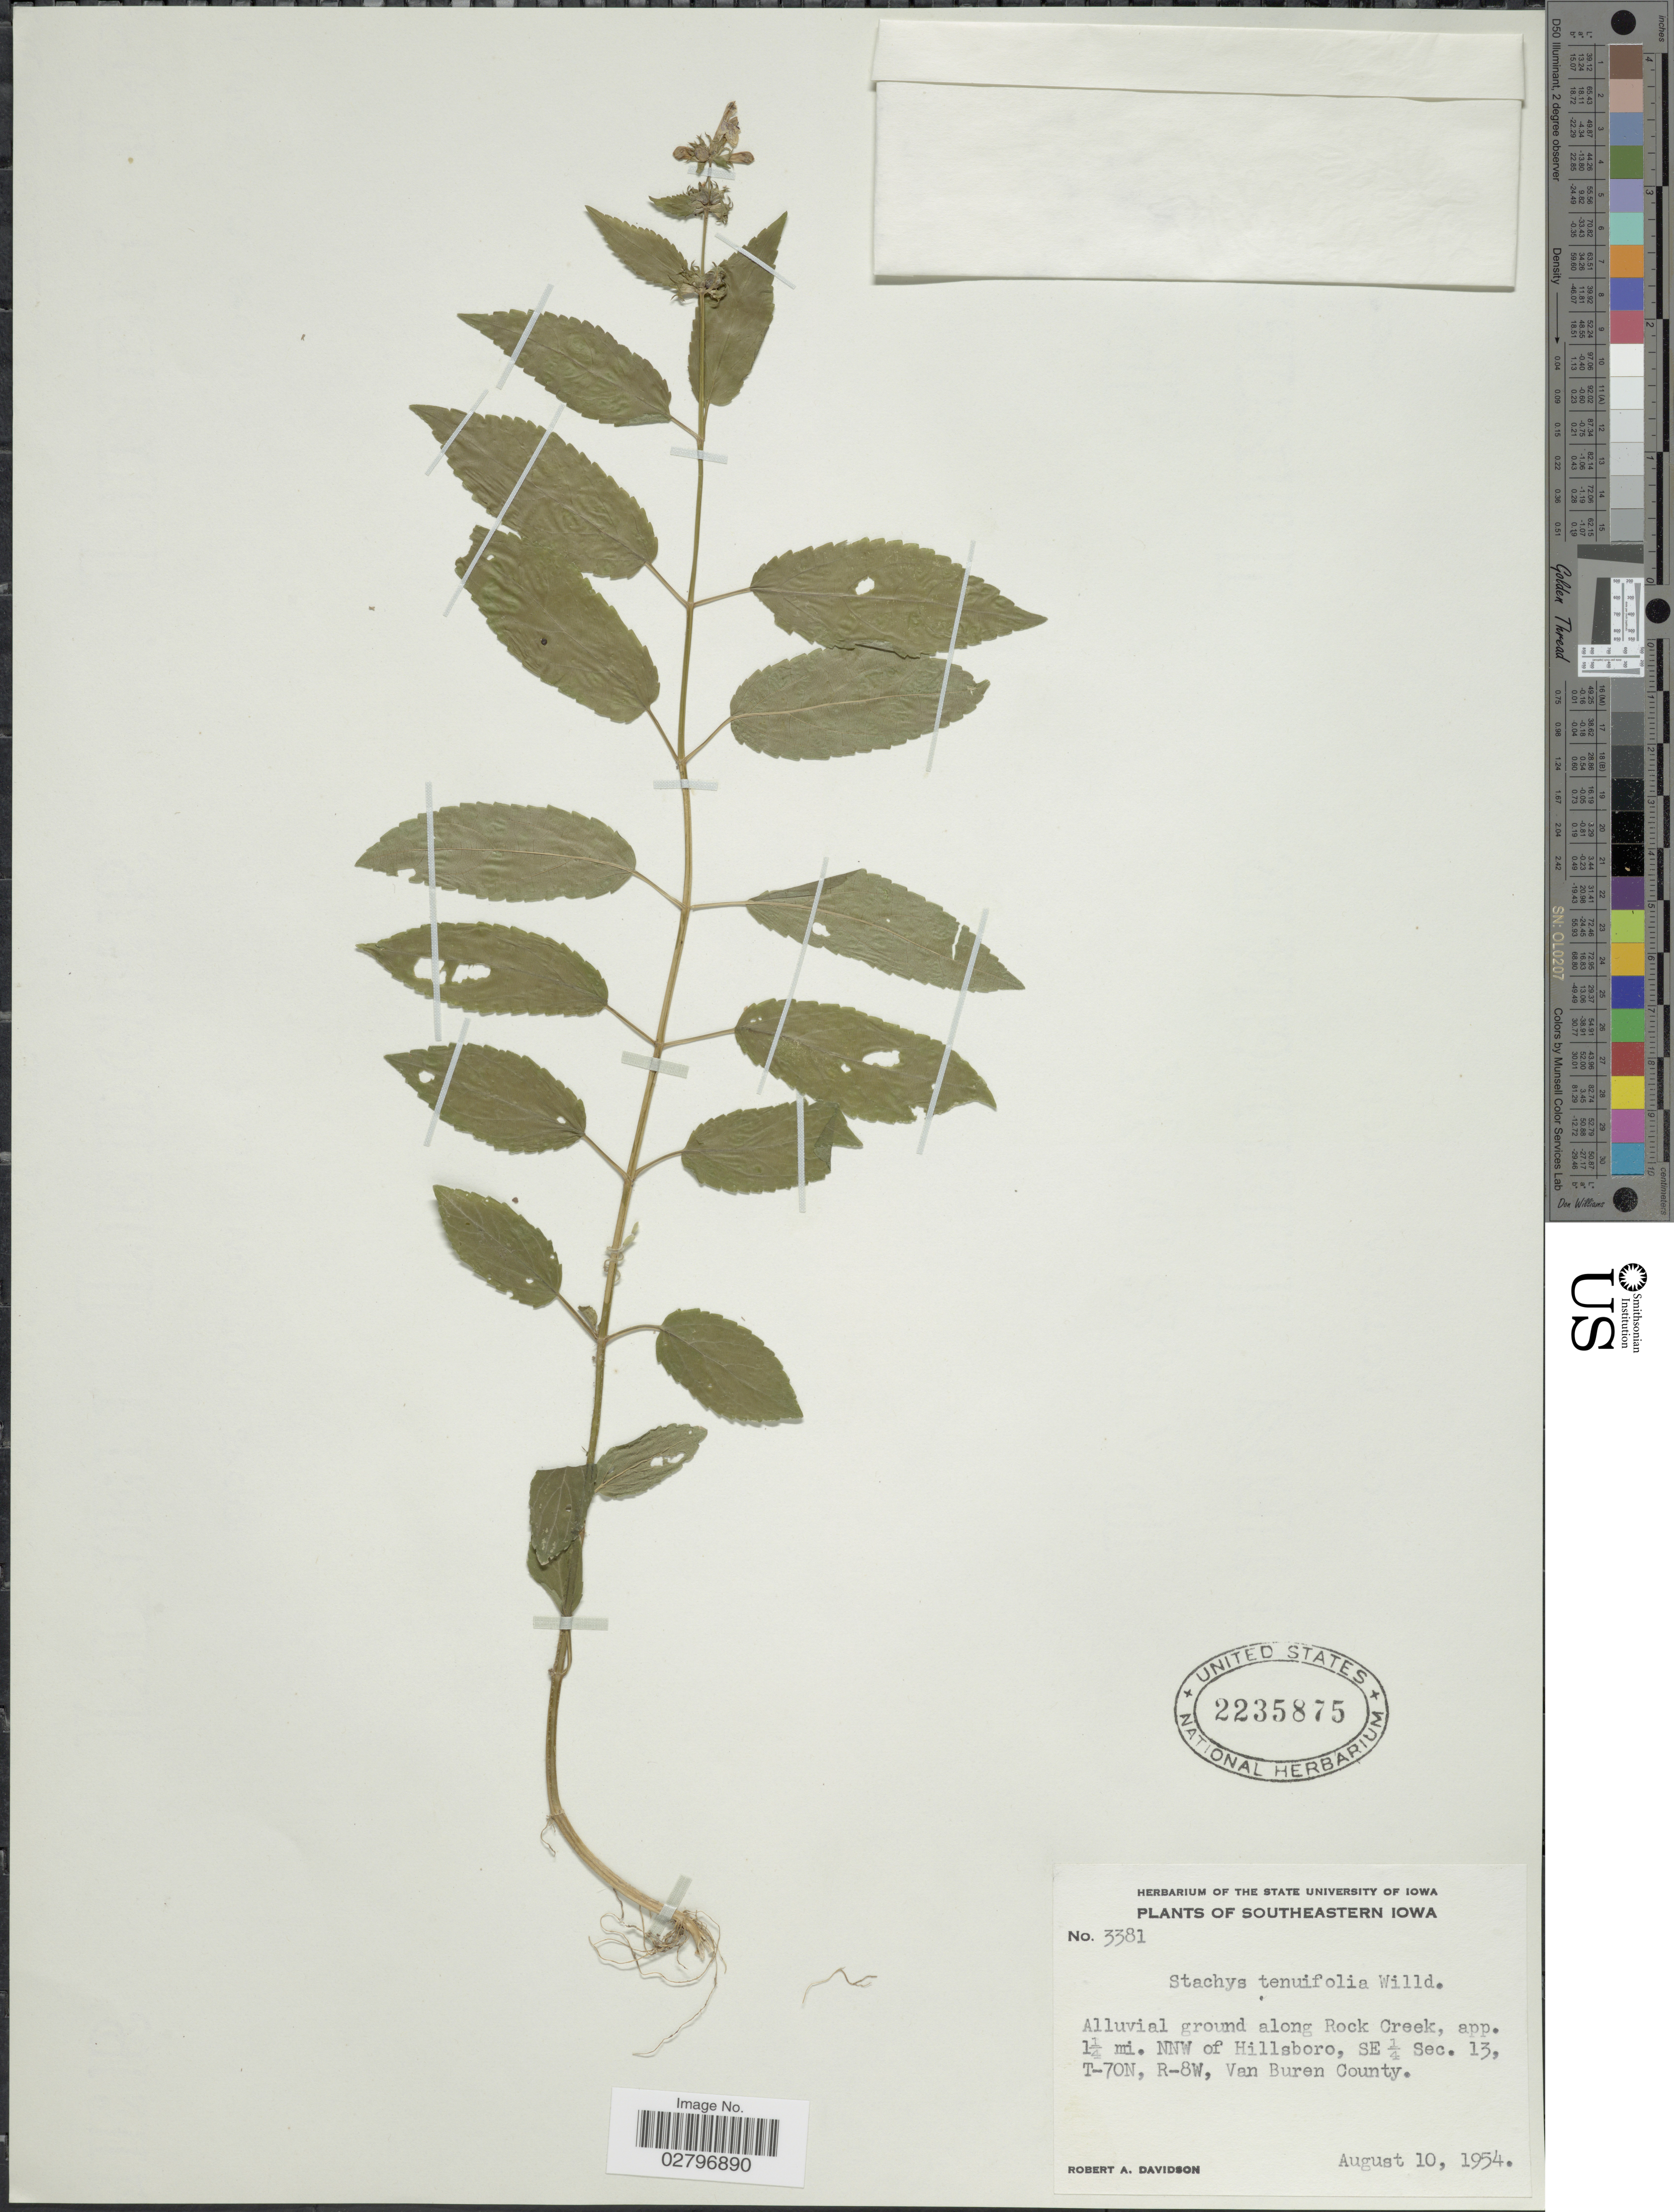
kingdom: Plantae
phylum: Tracheophyta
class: Magnoliopsida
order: Lamiales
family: Lamiaceae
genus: Stachys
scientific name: Stachys tenuifolia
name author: Willd.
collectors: R. A. Davidson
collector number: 3381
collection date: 1954-08-10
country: United States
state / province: Iowa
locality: Southeastern Iowa, Alluvial ground along Rock Creek, app. 1¼ mi. NNW of Hillsboro, SE ¼ Sec. 13, T-70N, R-8W, Van Buren County.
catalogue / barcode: US 2235875